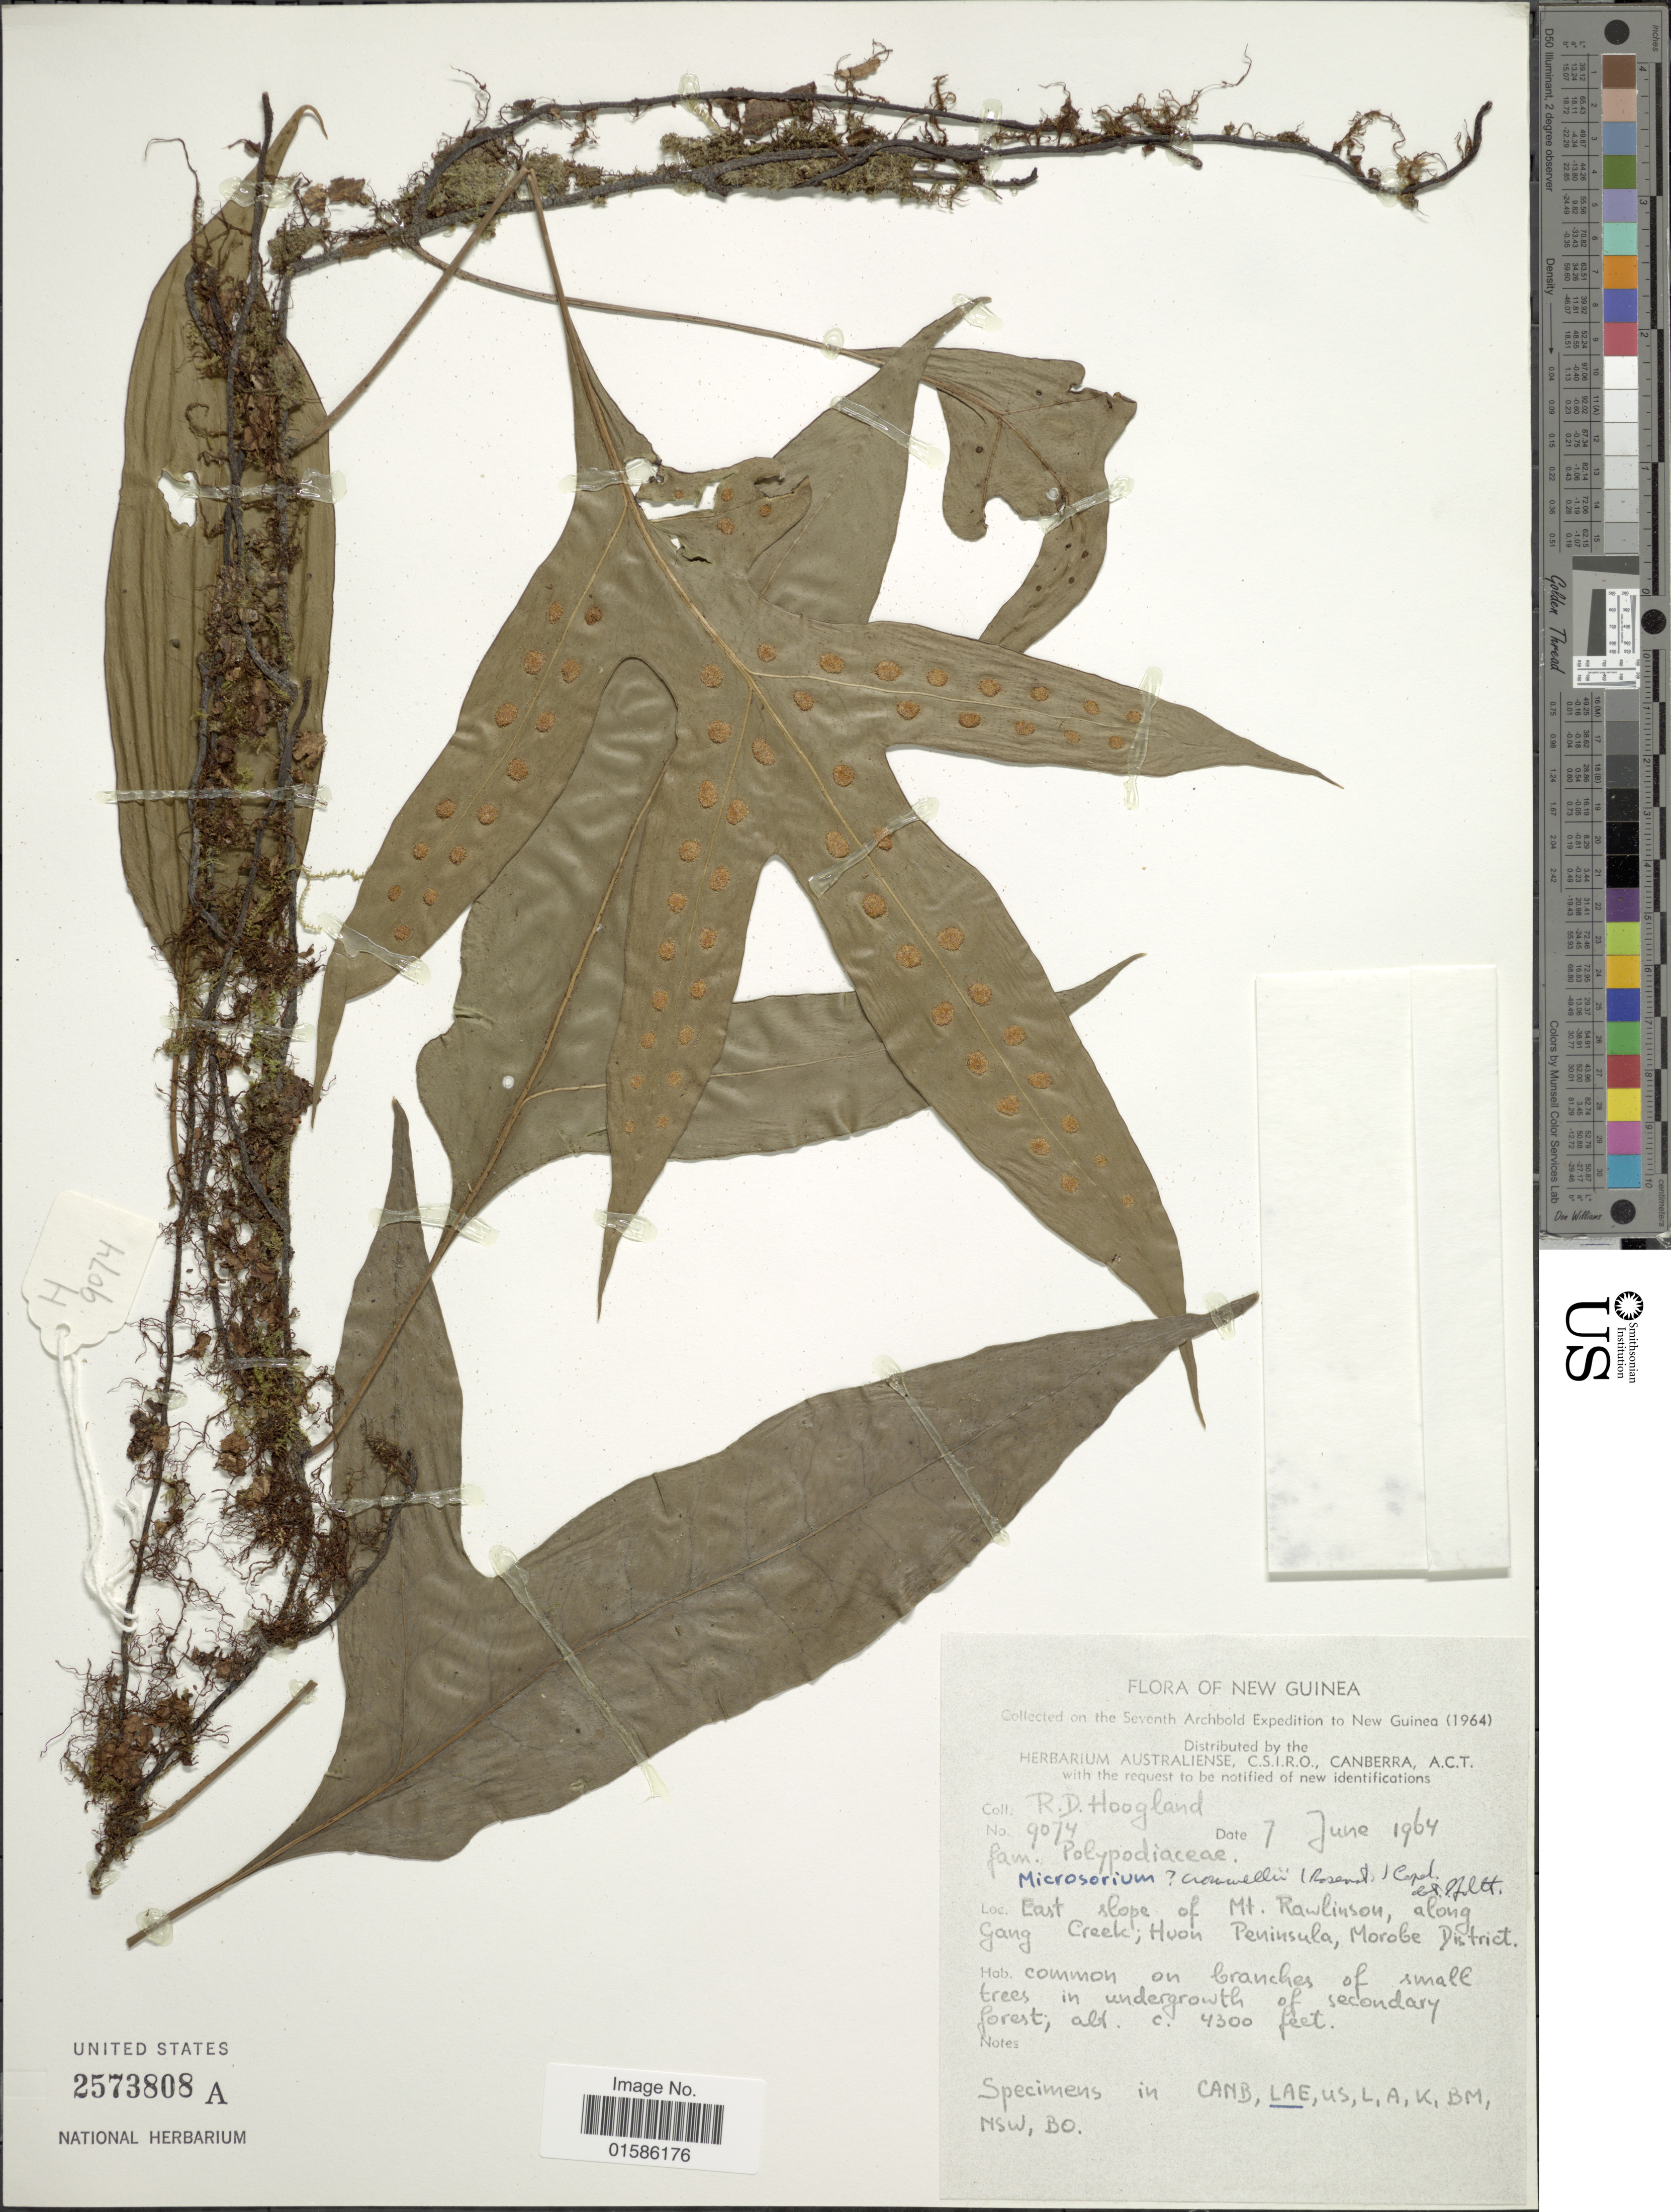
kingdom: Plantae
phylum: Tracheophyta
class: Polypodiopsida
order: Polypodiales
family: Polypodiaceae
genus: Microsorum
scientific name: Microsorum cromwellii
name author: (Rosenst.) Copel.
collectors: R. D. Hoogland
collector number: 9074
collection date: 1964-06-07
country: Papua New Guinea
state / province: Morobe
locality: New Guinea, East slope of Mt Rawlinson, along Gang Creek; Huon Peninsula, Morobe District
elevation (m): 1311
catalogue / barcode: US 2573808A